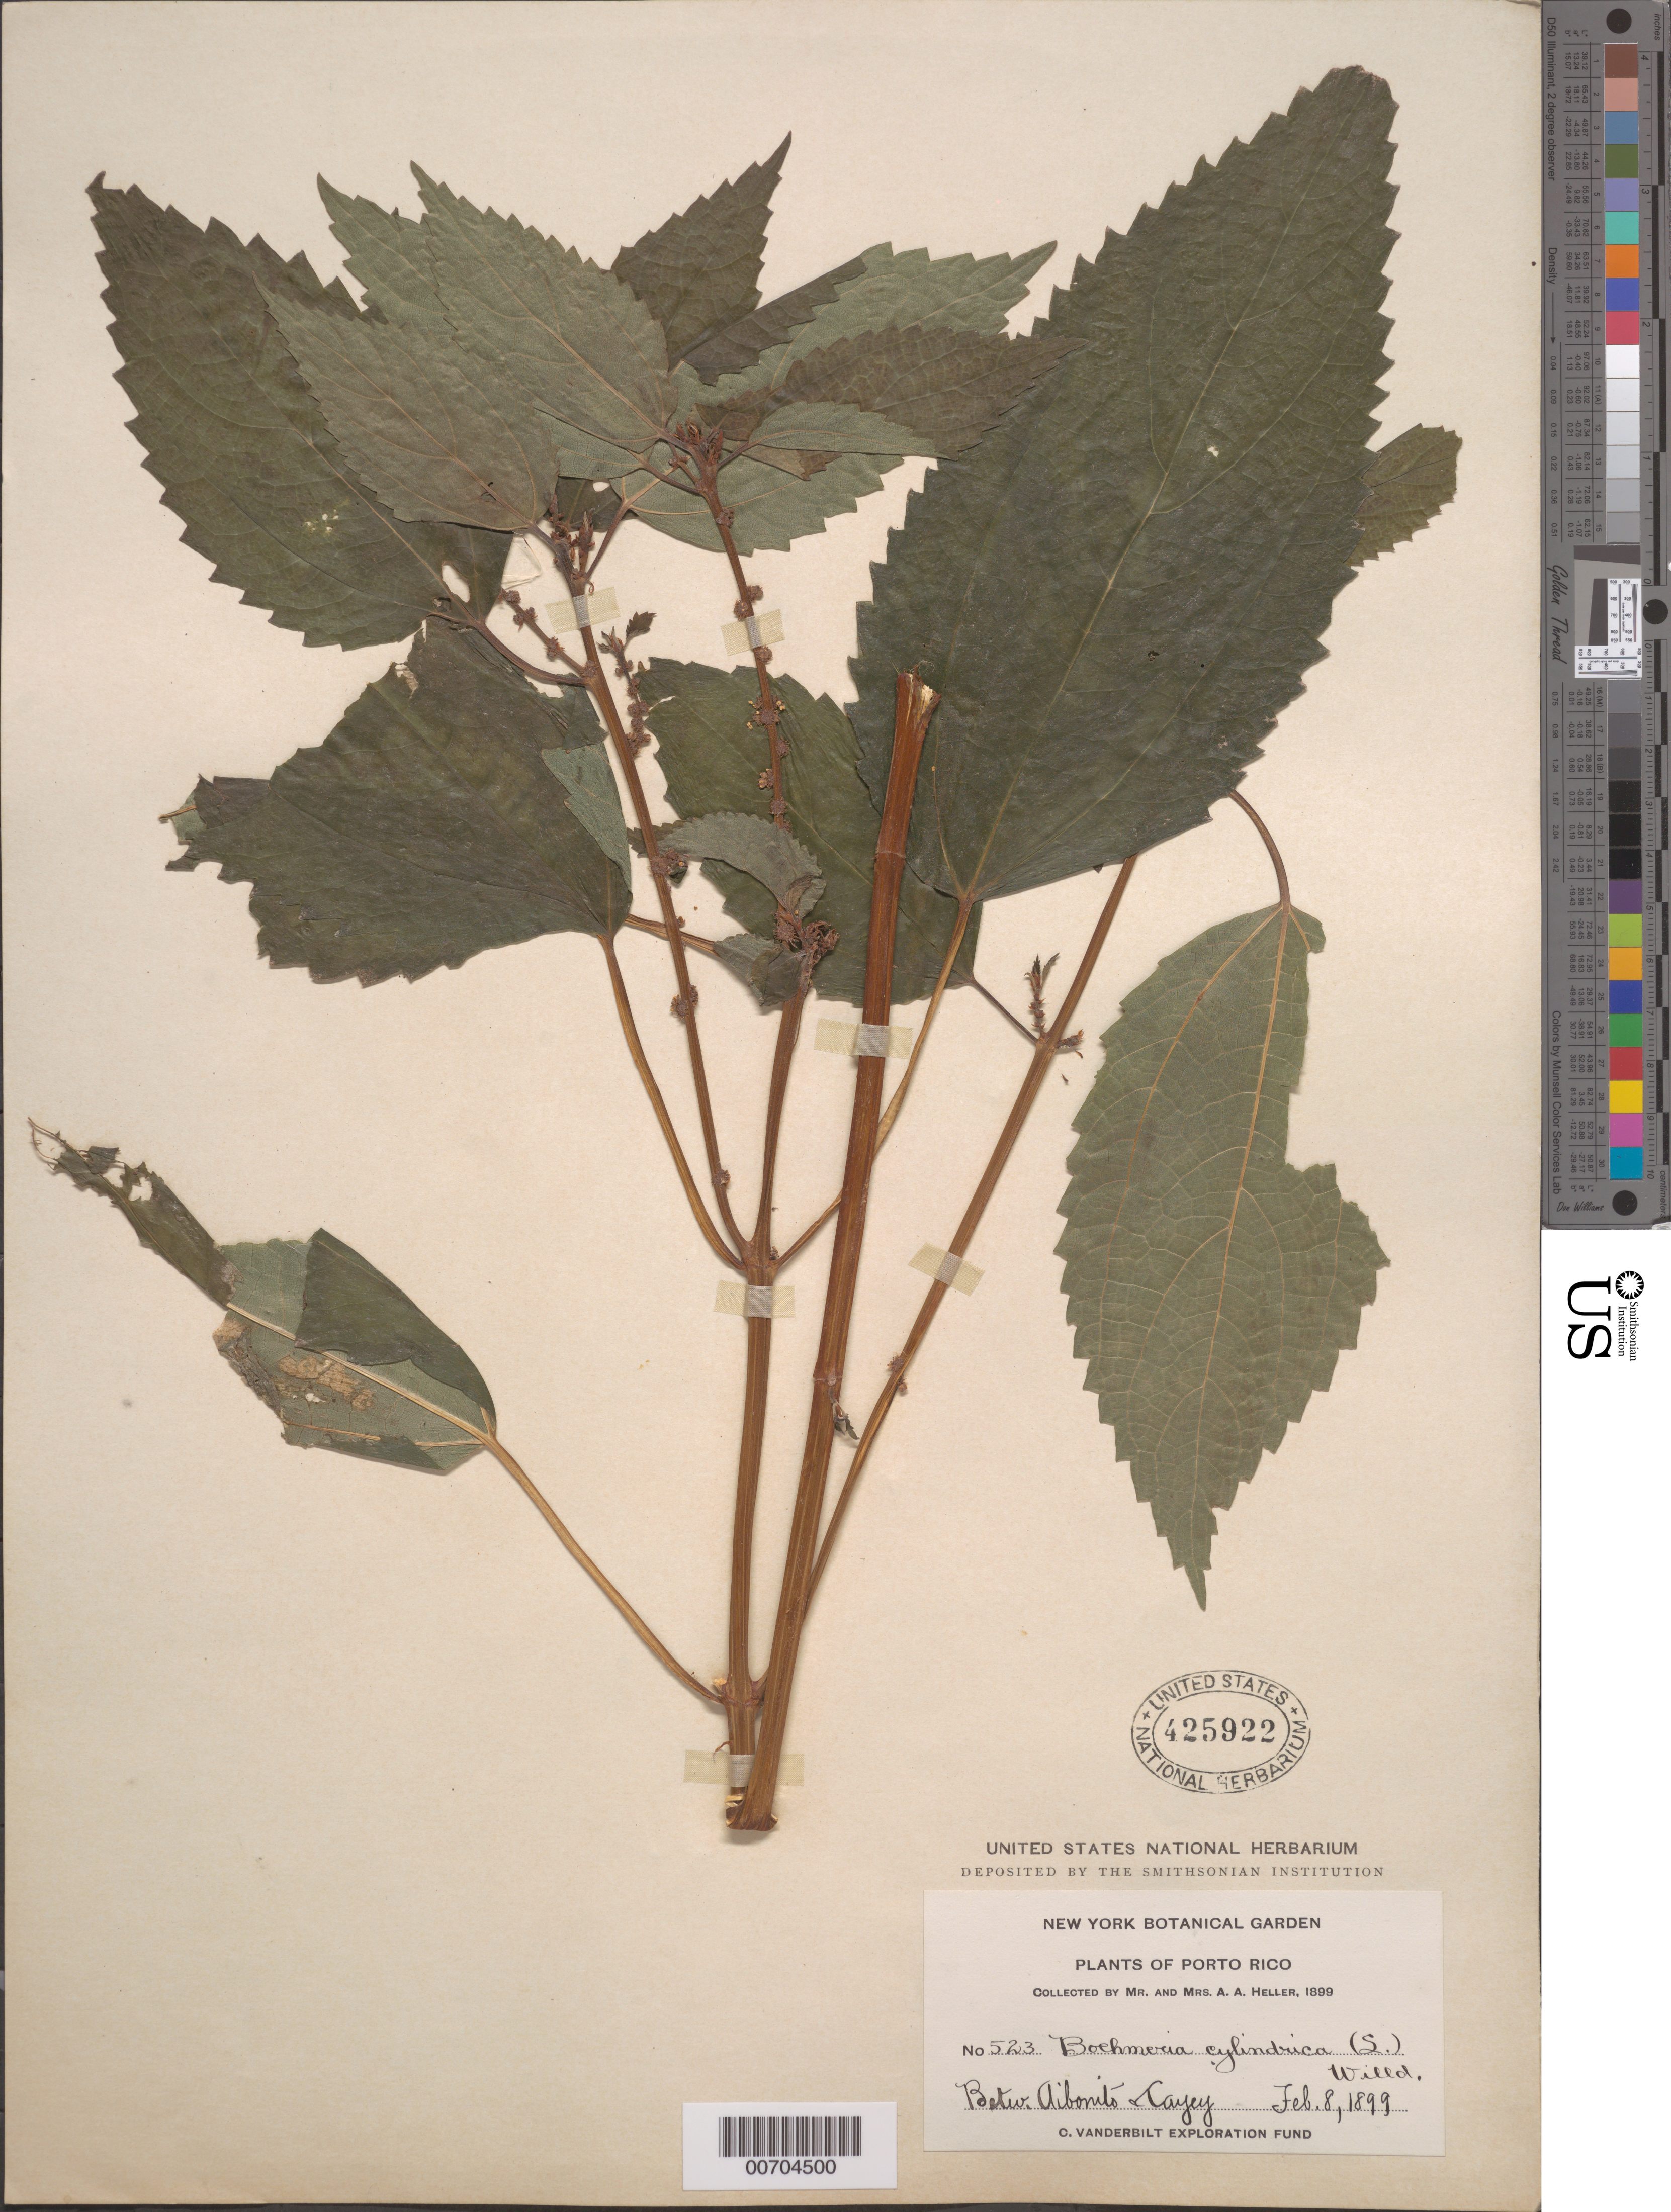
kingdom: Plantae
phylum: Tracheophyta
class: Magnoliopsida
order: Rosales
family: Urticaceae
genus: Boehmeria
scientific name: Boehmeria cylindrica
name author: (L.) Sw.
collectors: A. A. Heller & -- Heller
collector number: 523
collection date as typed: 08 Feb 1899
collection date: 1899-02-08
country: Puerto Rico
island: Greater Antilles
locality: Btw. Aibonito & Cayey.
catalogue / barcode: US 425922